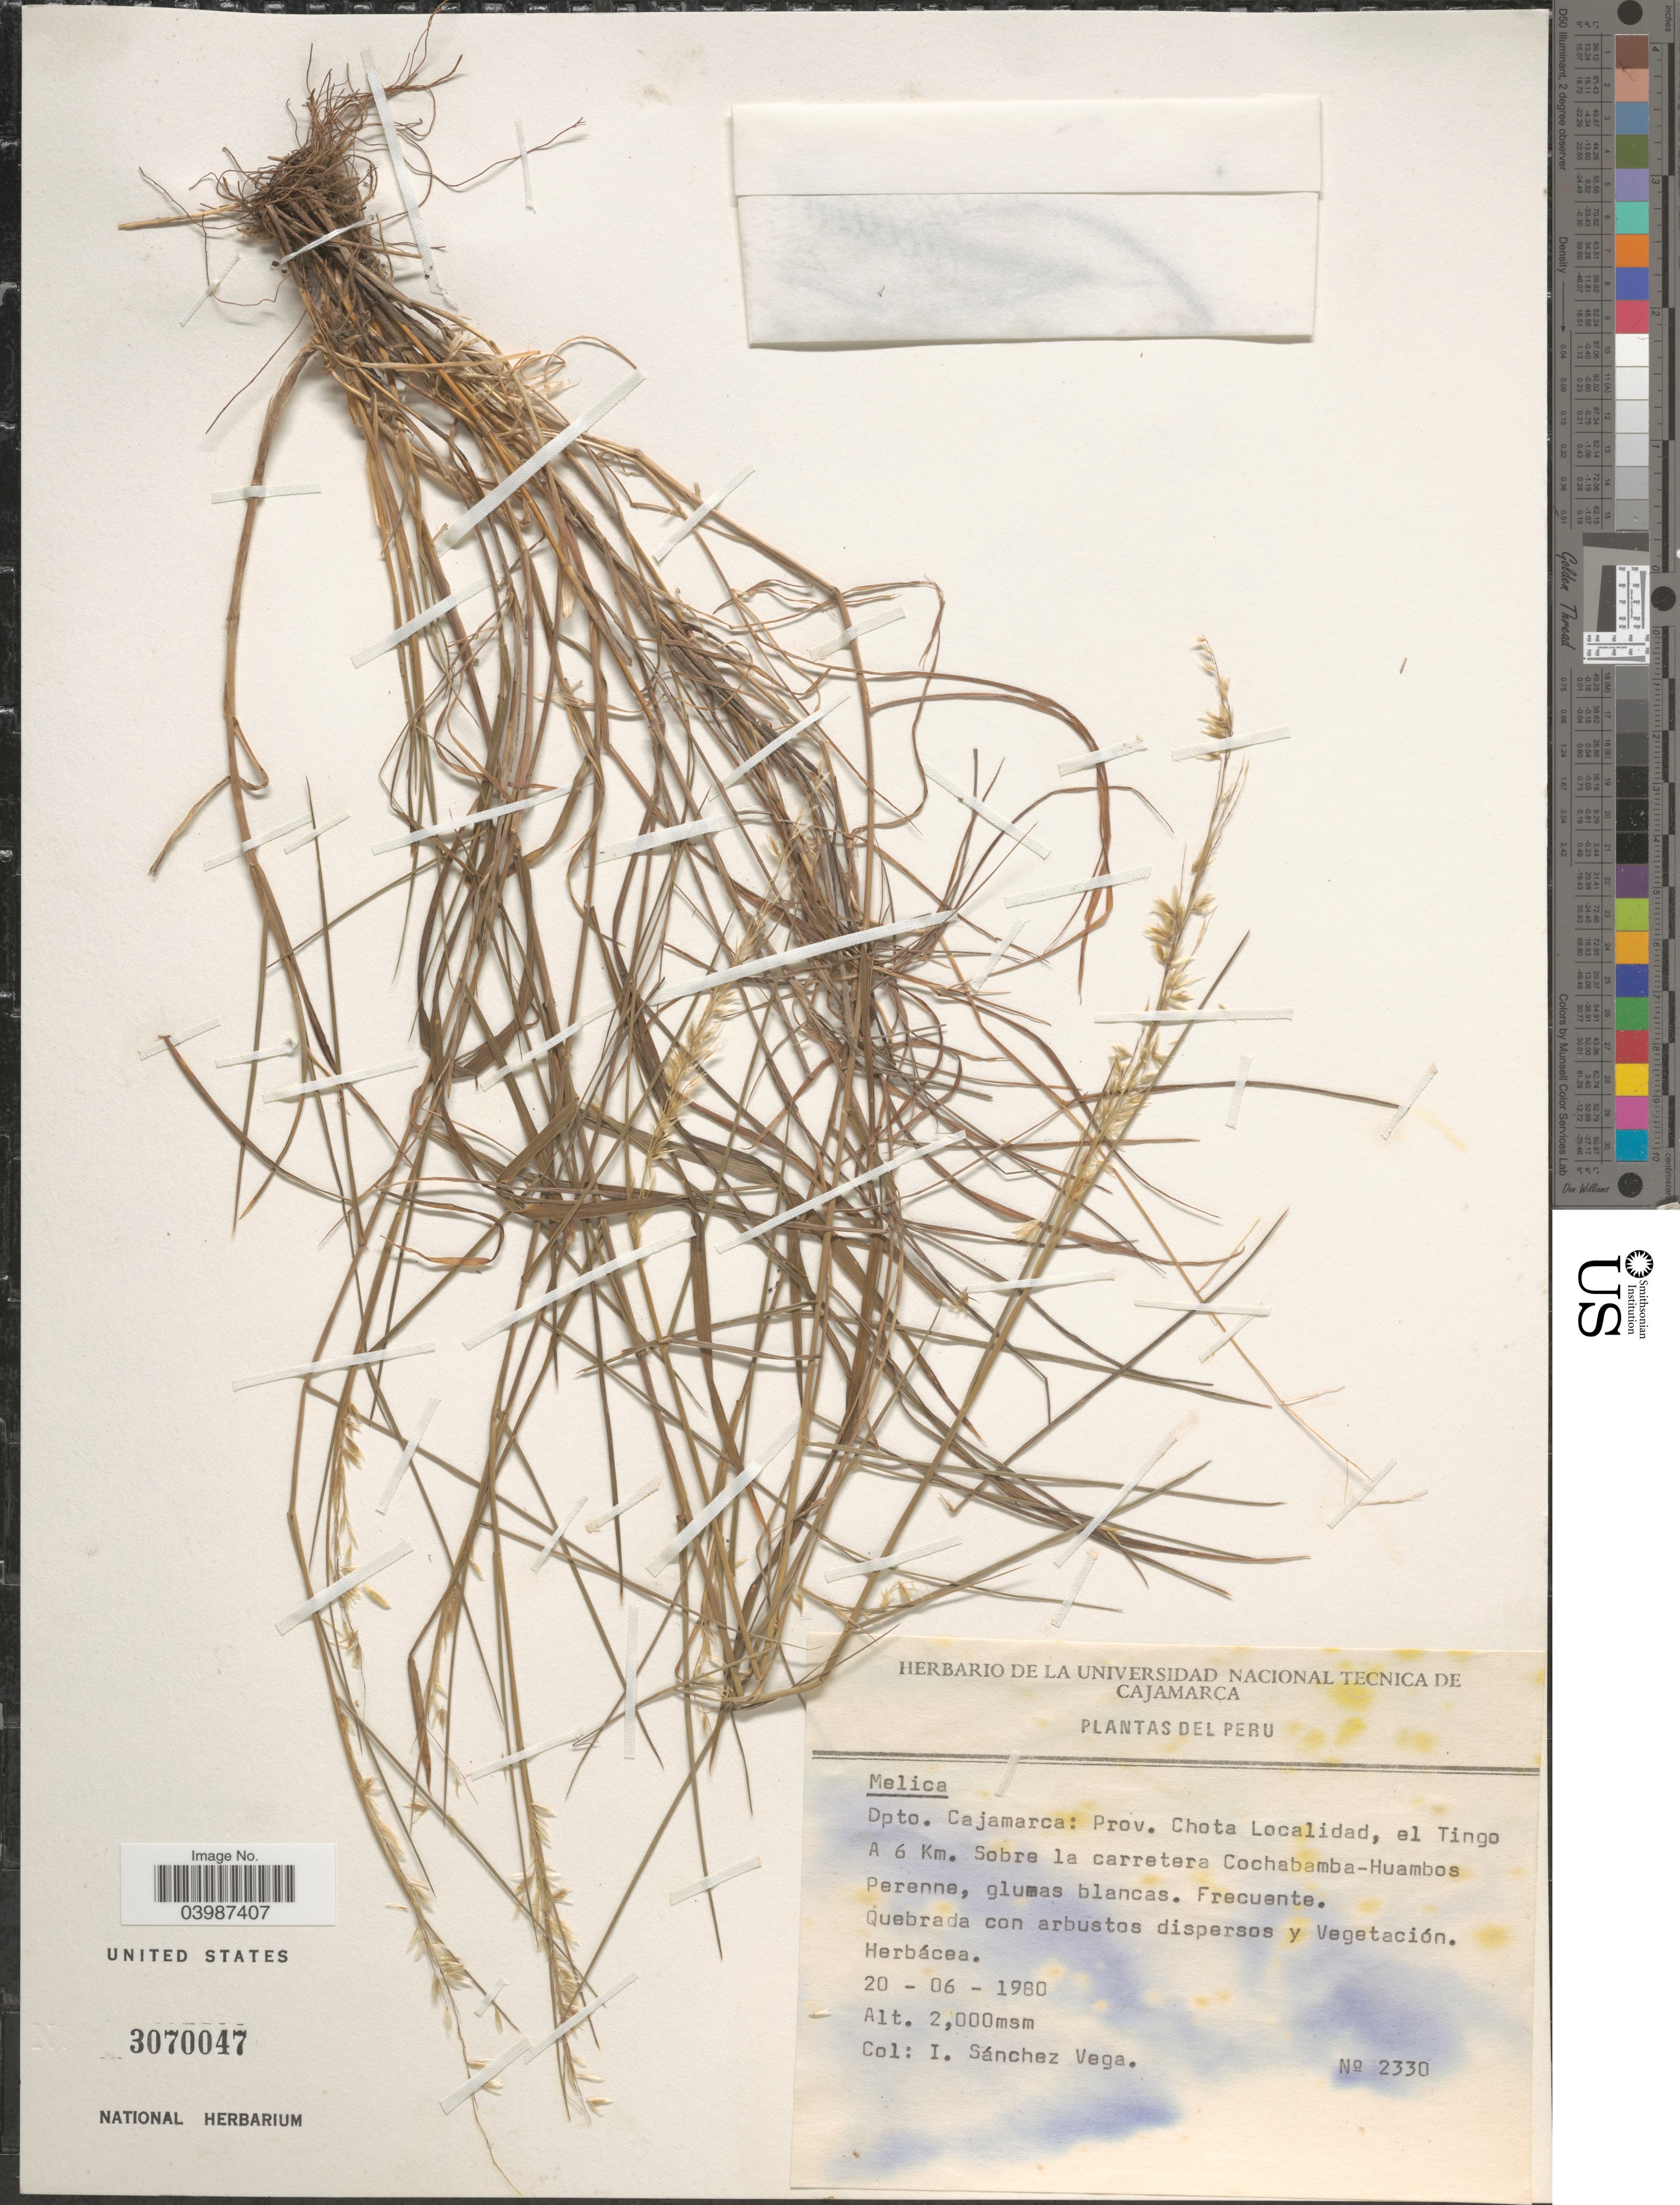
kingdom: Plantae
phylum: Tracheophyta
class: Liliopsida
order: Poales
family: Poaceae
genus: Melica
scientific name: Melica sp.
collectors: I. Sánchez Vega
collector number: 2330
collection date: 1980-06-20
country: Peru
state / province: Cajamarca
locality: Dpto. Cajamarca: Prov. Chota Localidad, el Tingo A 6 Km. Sobre la carretera Cochabamba-Huambos Perenne, glumas blancas.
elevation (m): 2000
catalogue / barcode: US 3070047